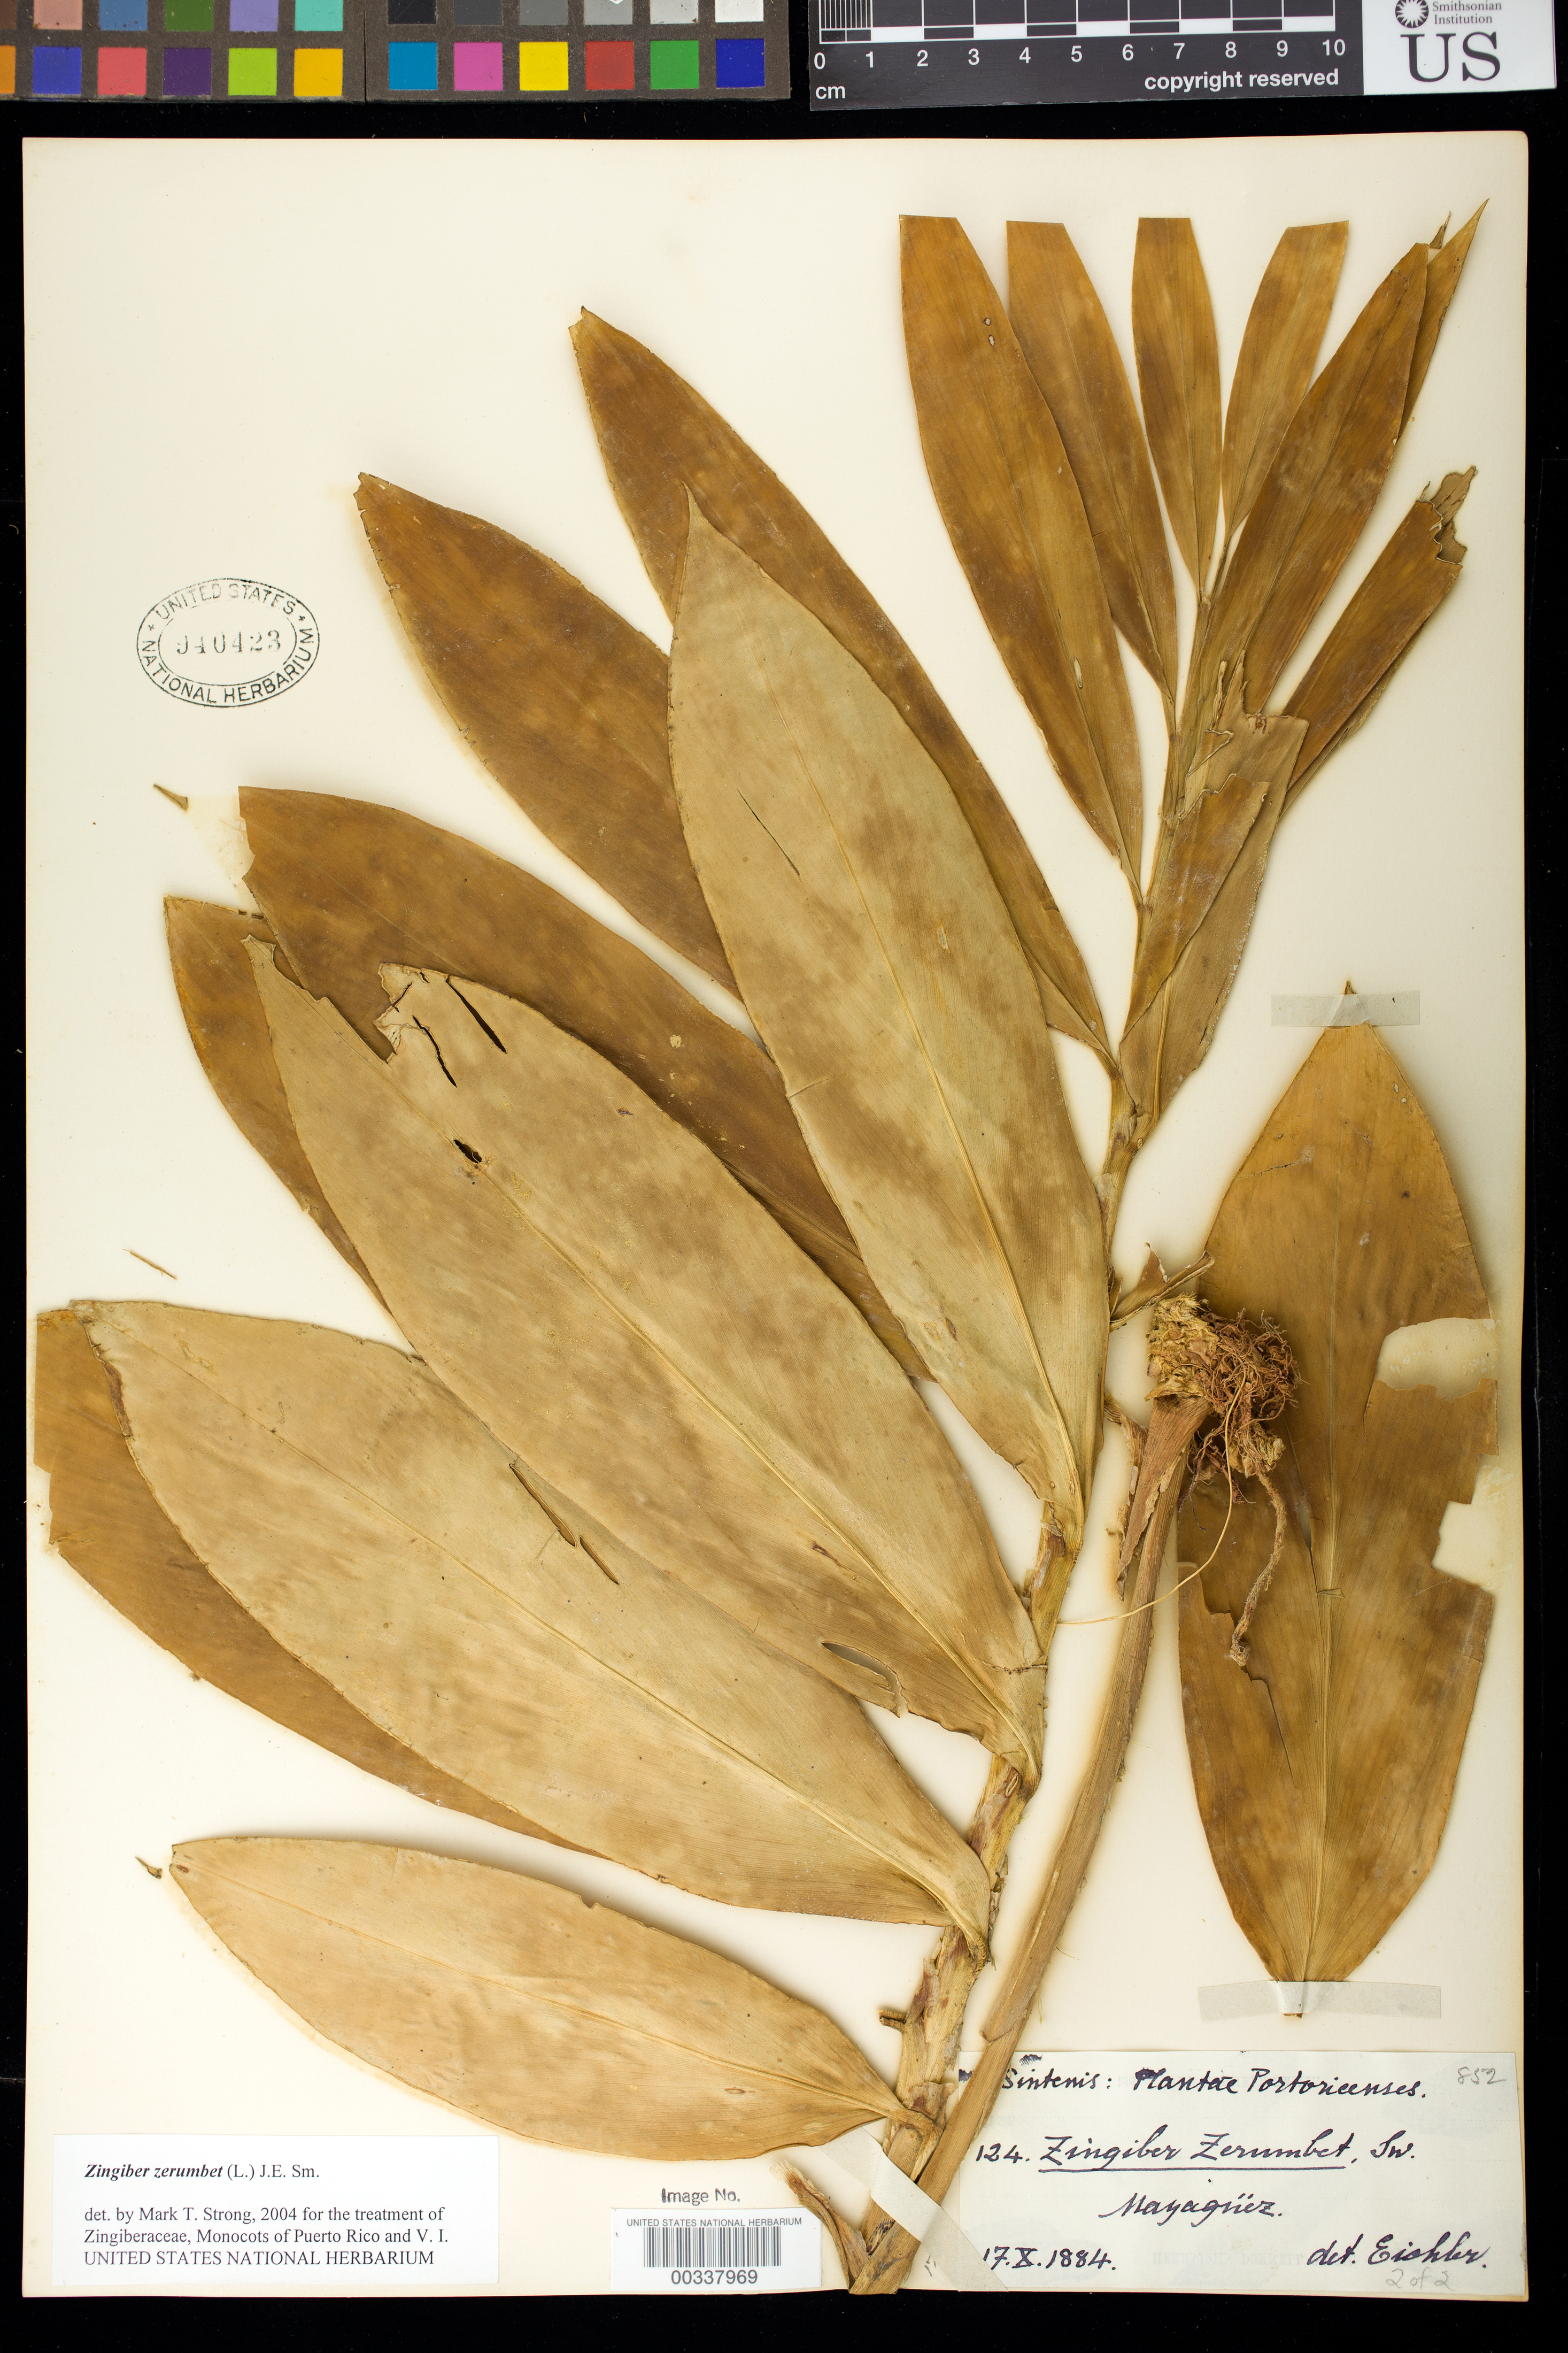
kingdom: Plantae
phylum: Tracheophyta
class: Liliopsida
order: Zingiberales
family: Zingiberaceae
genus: Zingiber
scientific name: Zingiber zerumbet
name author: (L.) Sm.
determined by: Eichler, A. W.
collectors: P. Sintenis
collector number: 124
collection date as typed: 17 Oct 1884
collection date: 1884-10-17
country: Puerto Rico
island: Greater Antilles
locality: Mayaguez.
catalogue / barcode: US 940423